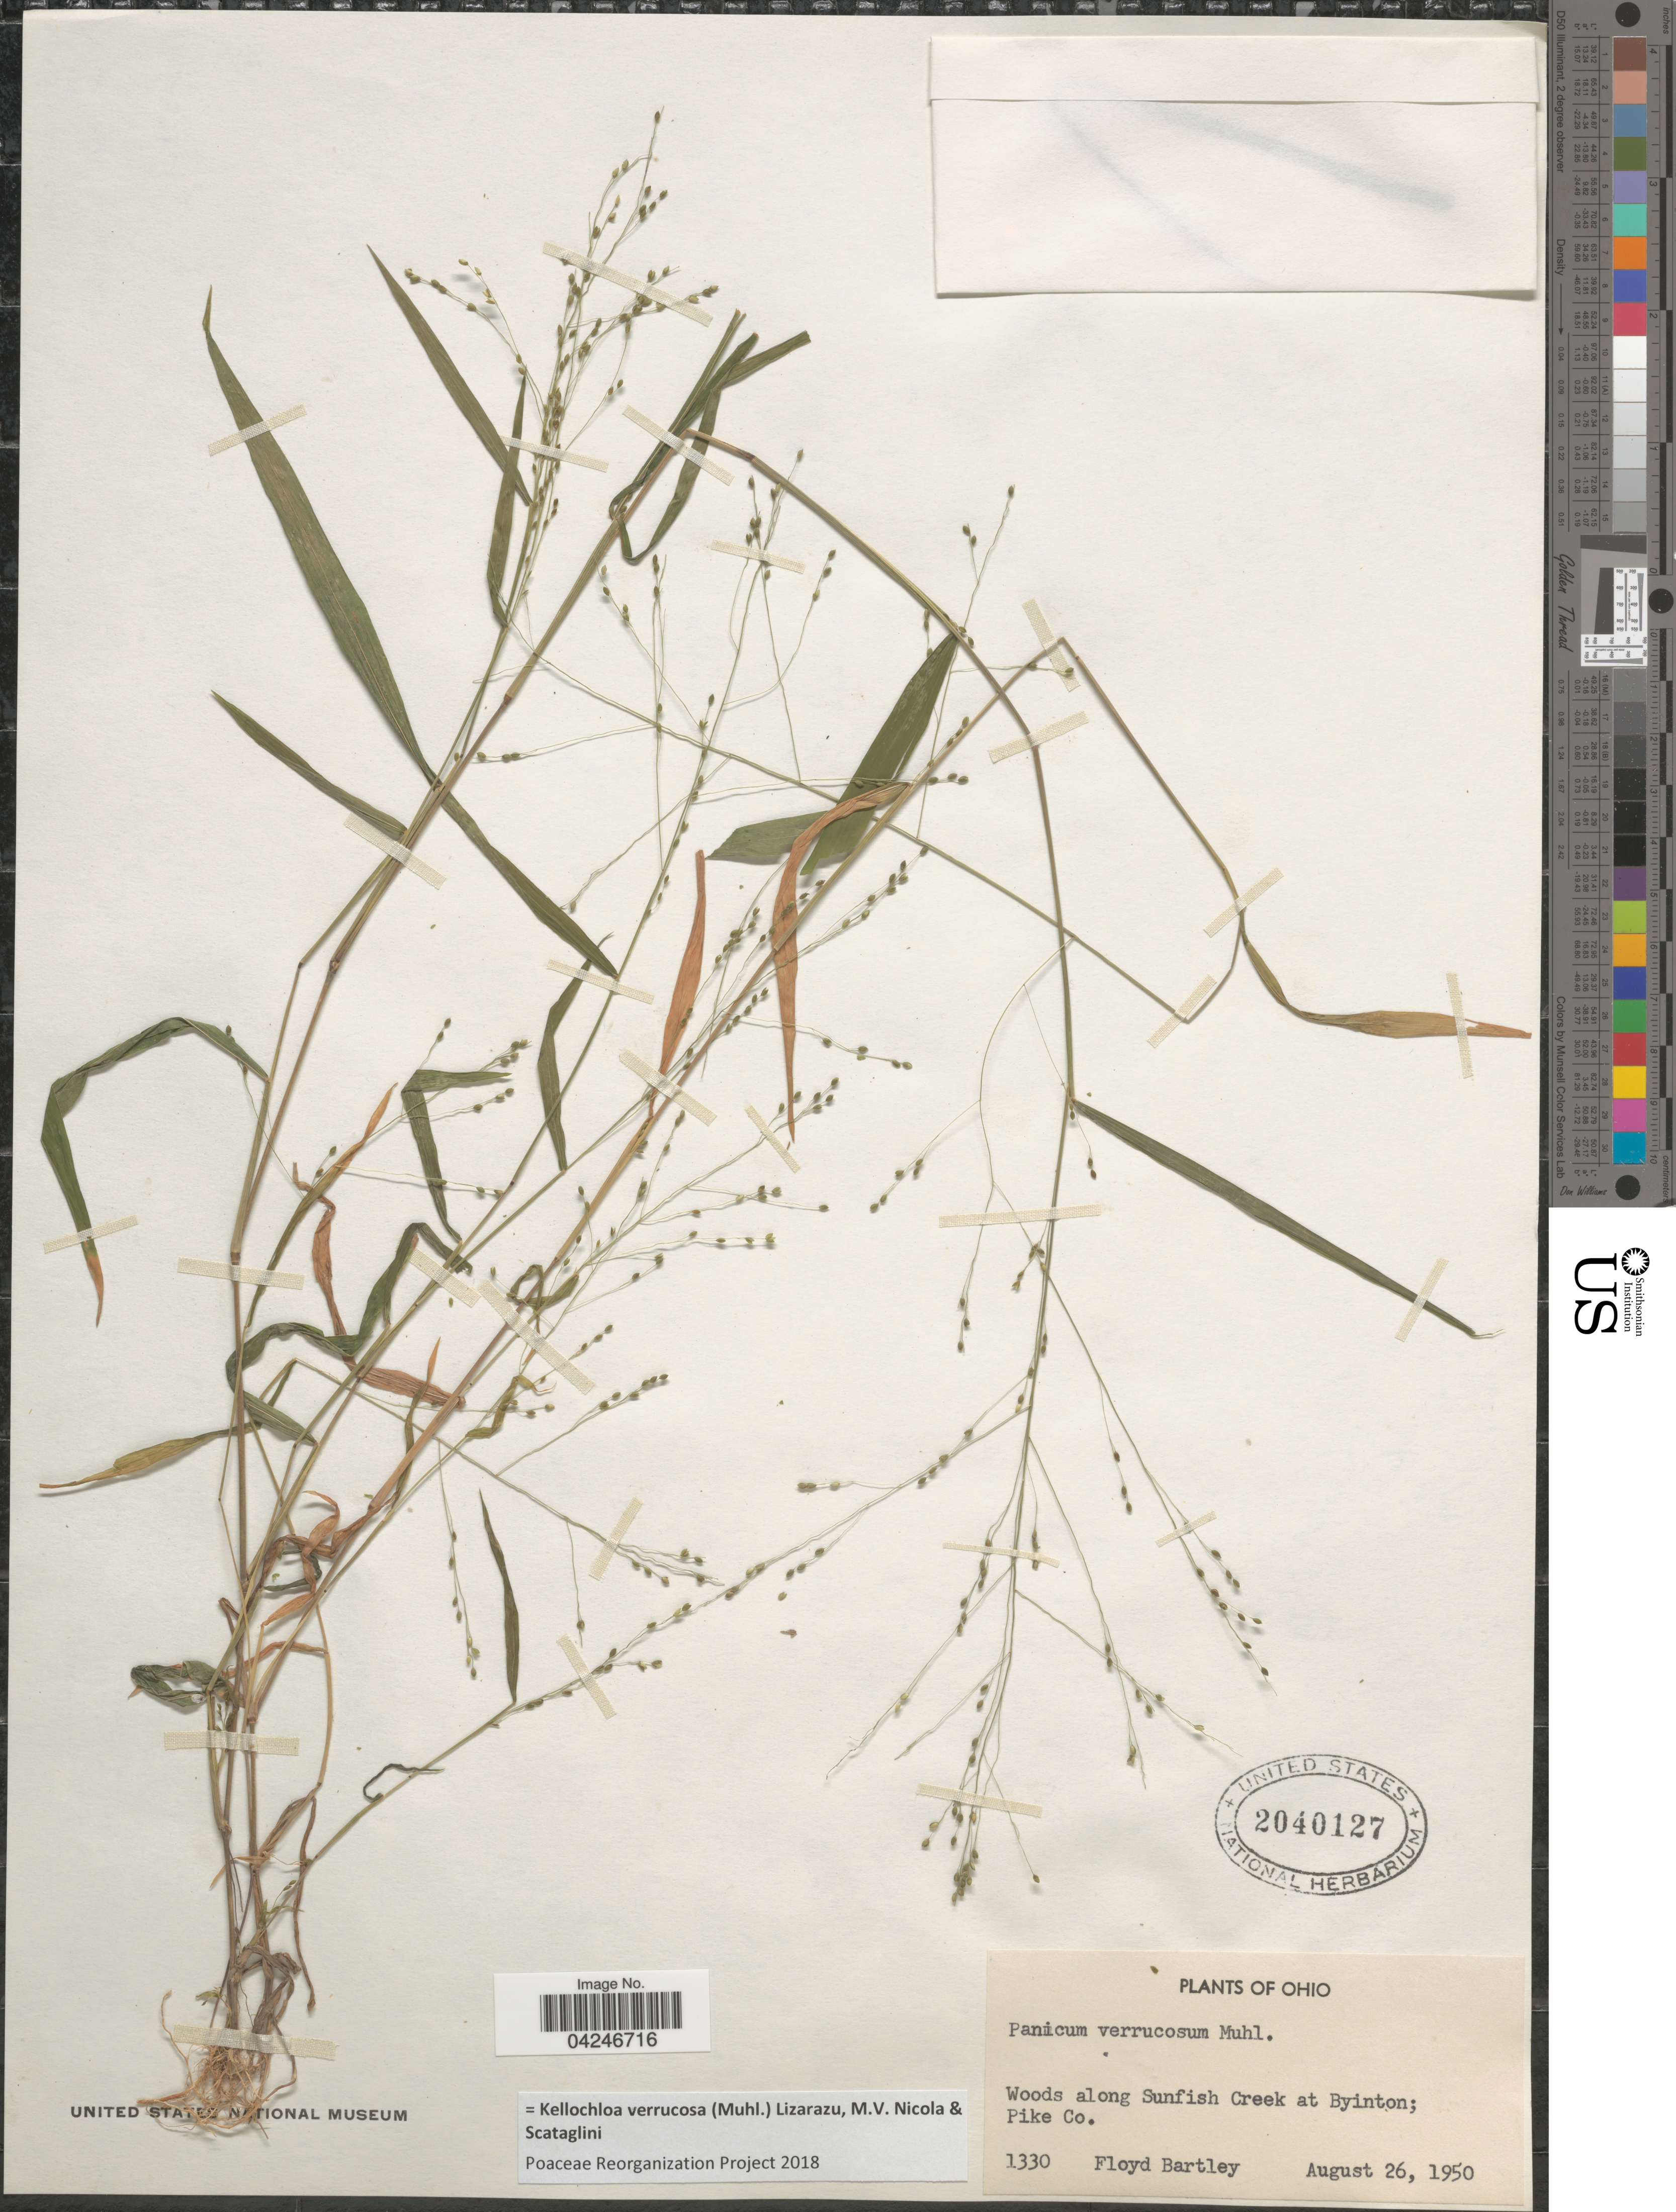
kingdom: Plantae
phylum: Tracheophyta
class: Liliopsida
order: Poales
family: Poaceae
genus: Kellochloa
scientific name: Kellochloa verrucosa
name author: (Muhl.) Lizarazu et al.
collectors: F. Bartley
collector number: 1330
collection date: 1950-08-26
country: United States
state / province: Ohio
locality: Woods along Sunfish Creek at Byinton; Pike Co.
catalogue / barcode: US 2040127